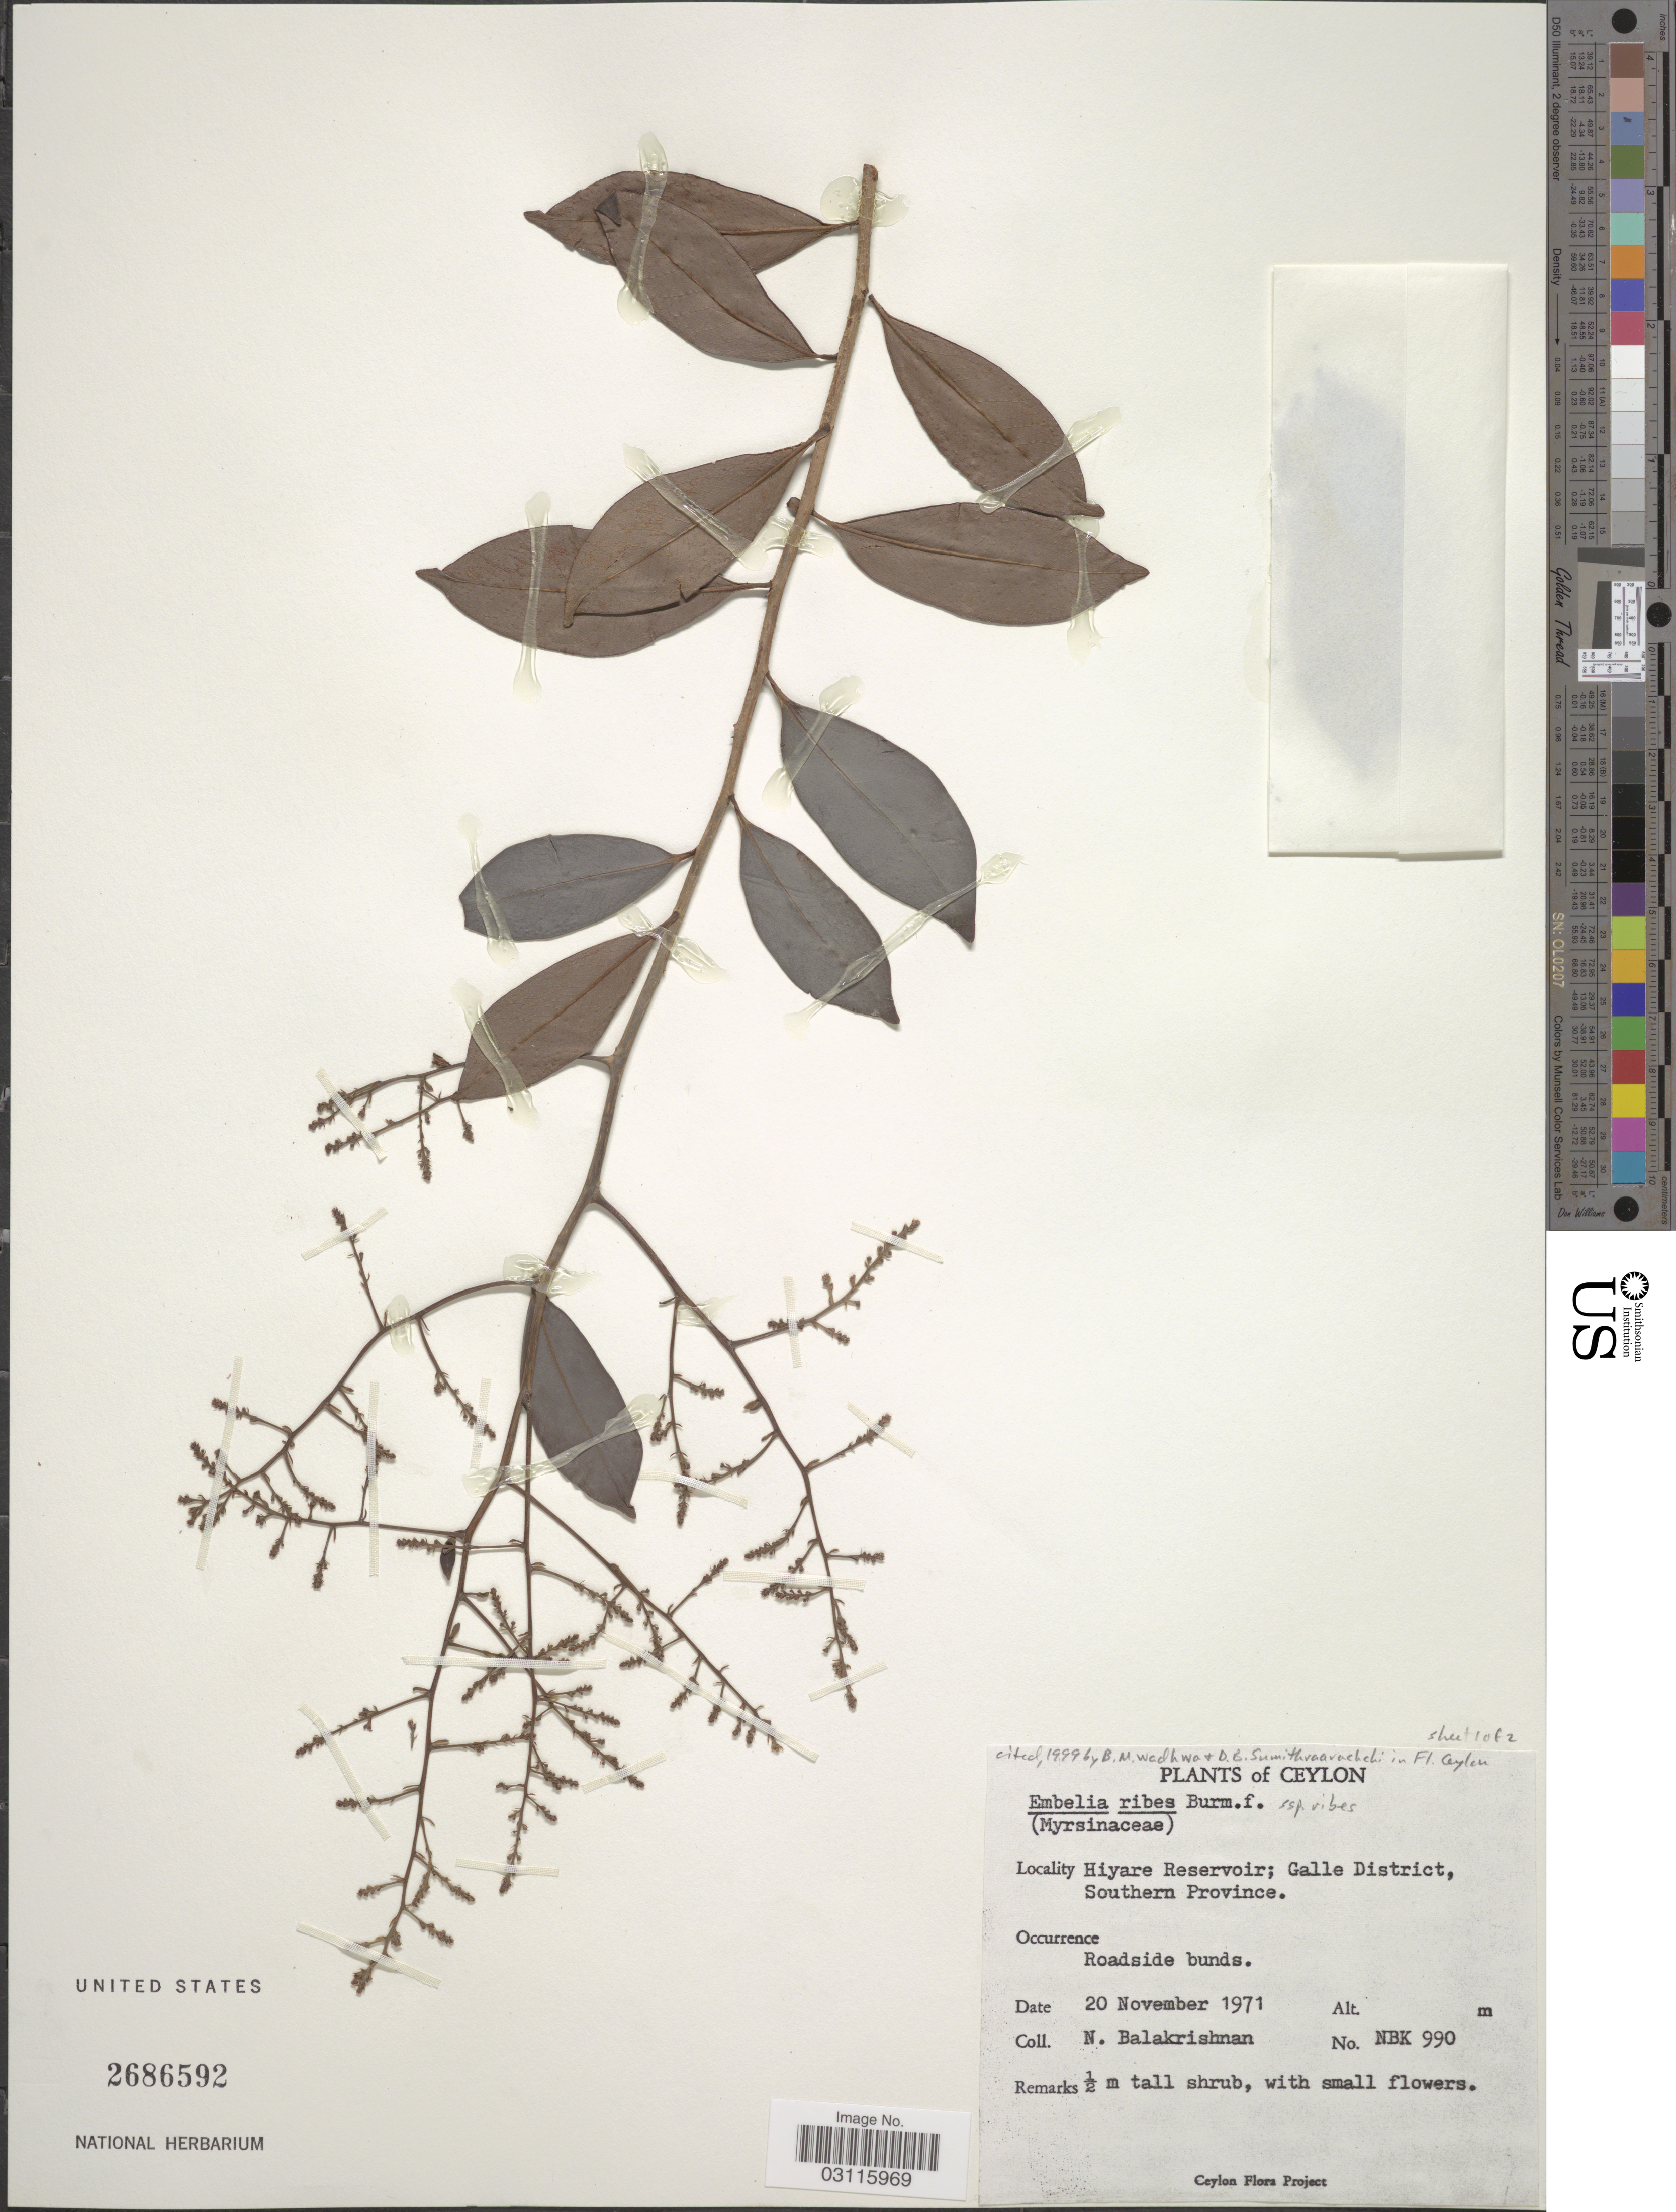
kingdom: Plantae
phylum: Tracheophyta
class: Magnoliopsida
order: Ericales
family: Primulaceae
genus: Embelia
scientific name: Embelia ribes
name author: Burm. f.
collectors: N. Balakrishnan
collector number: NBK990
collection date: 1971-11-20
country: Sri Lanka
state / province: Southern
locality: Ceylon, Hiyare Reservoir; Galle District.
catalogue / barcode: US 2686592